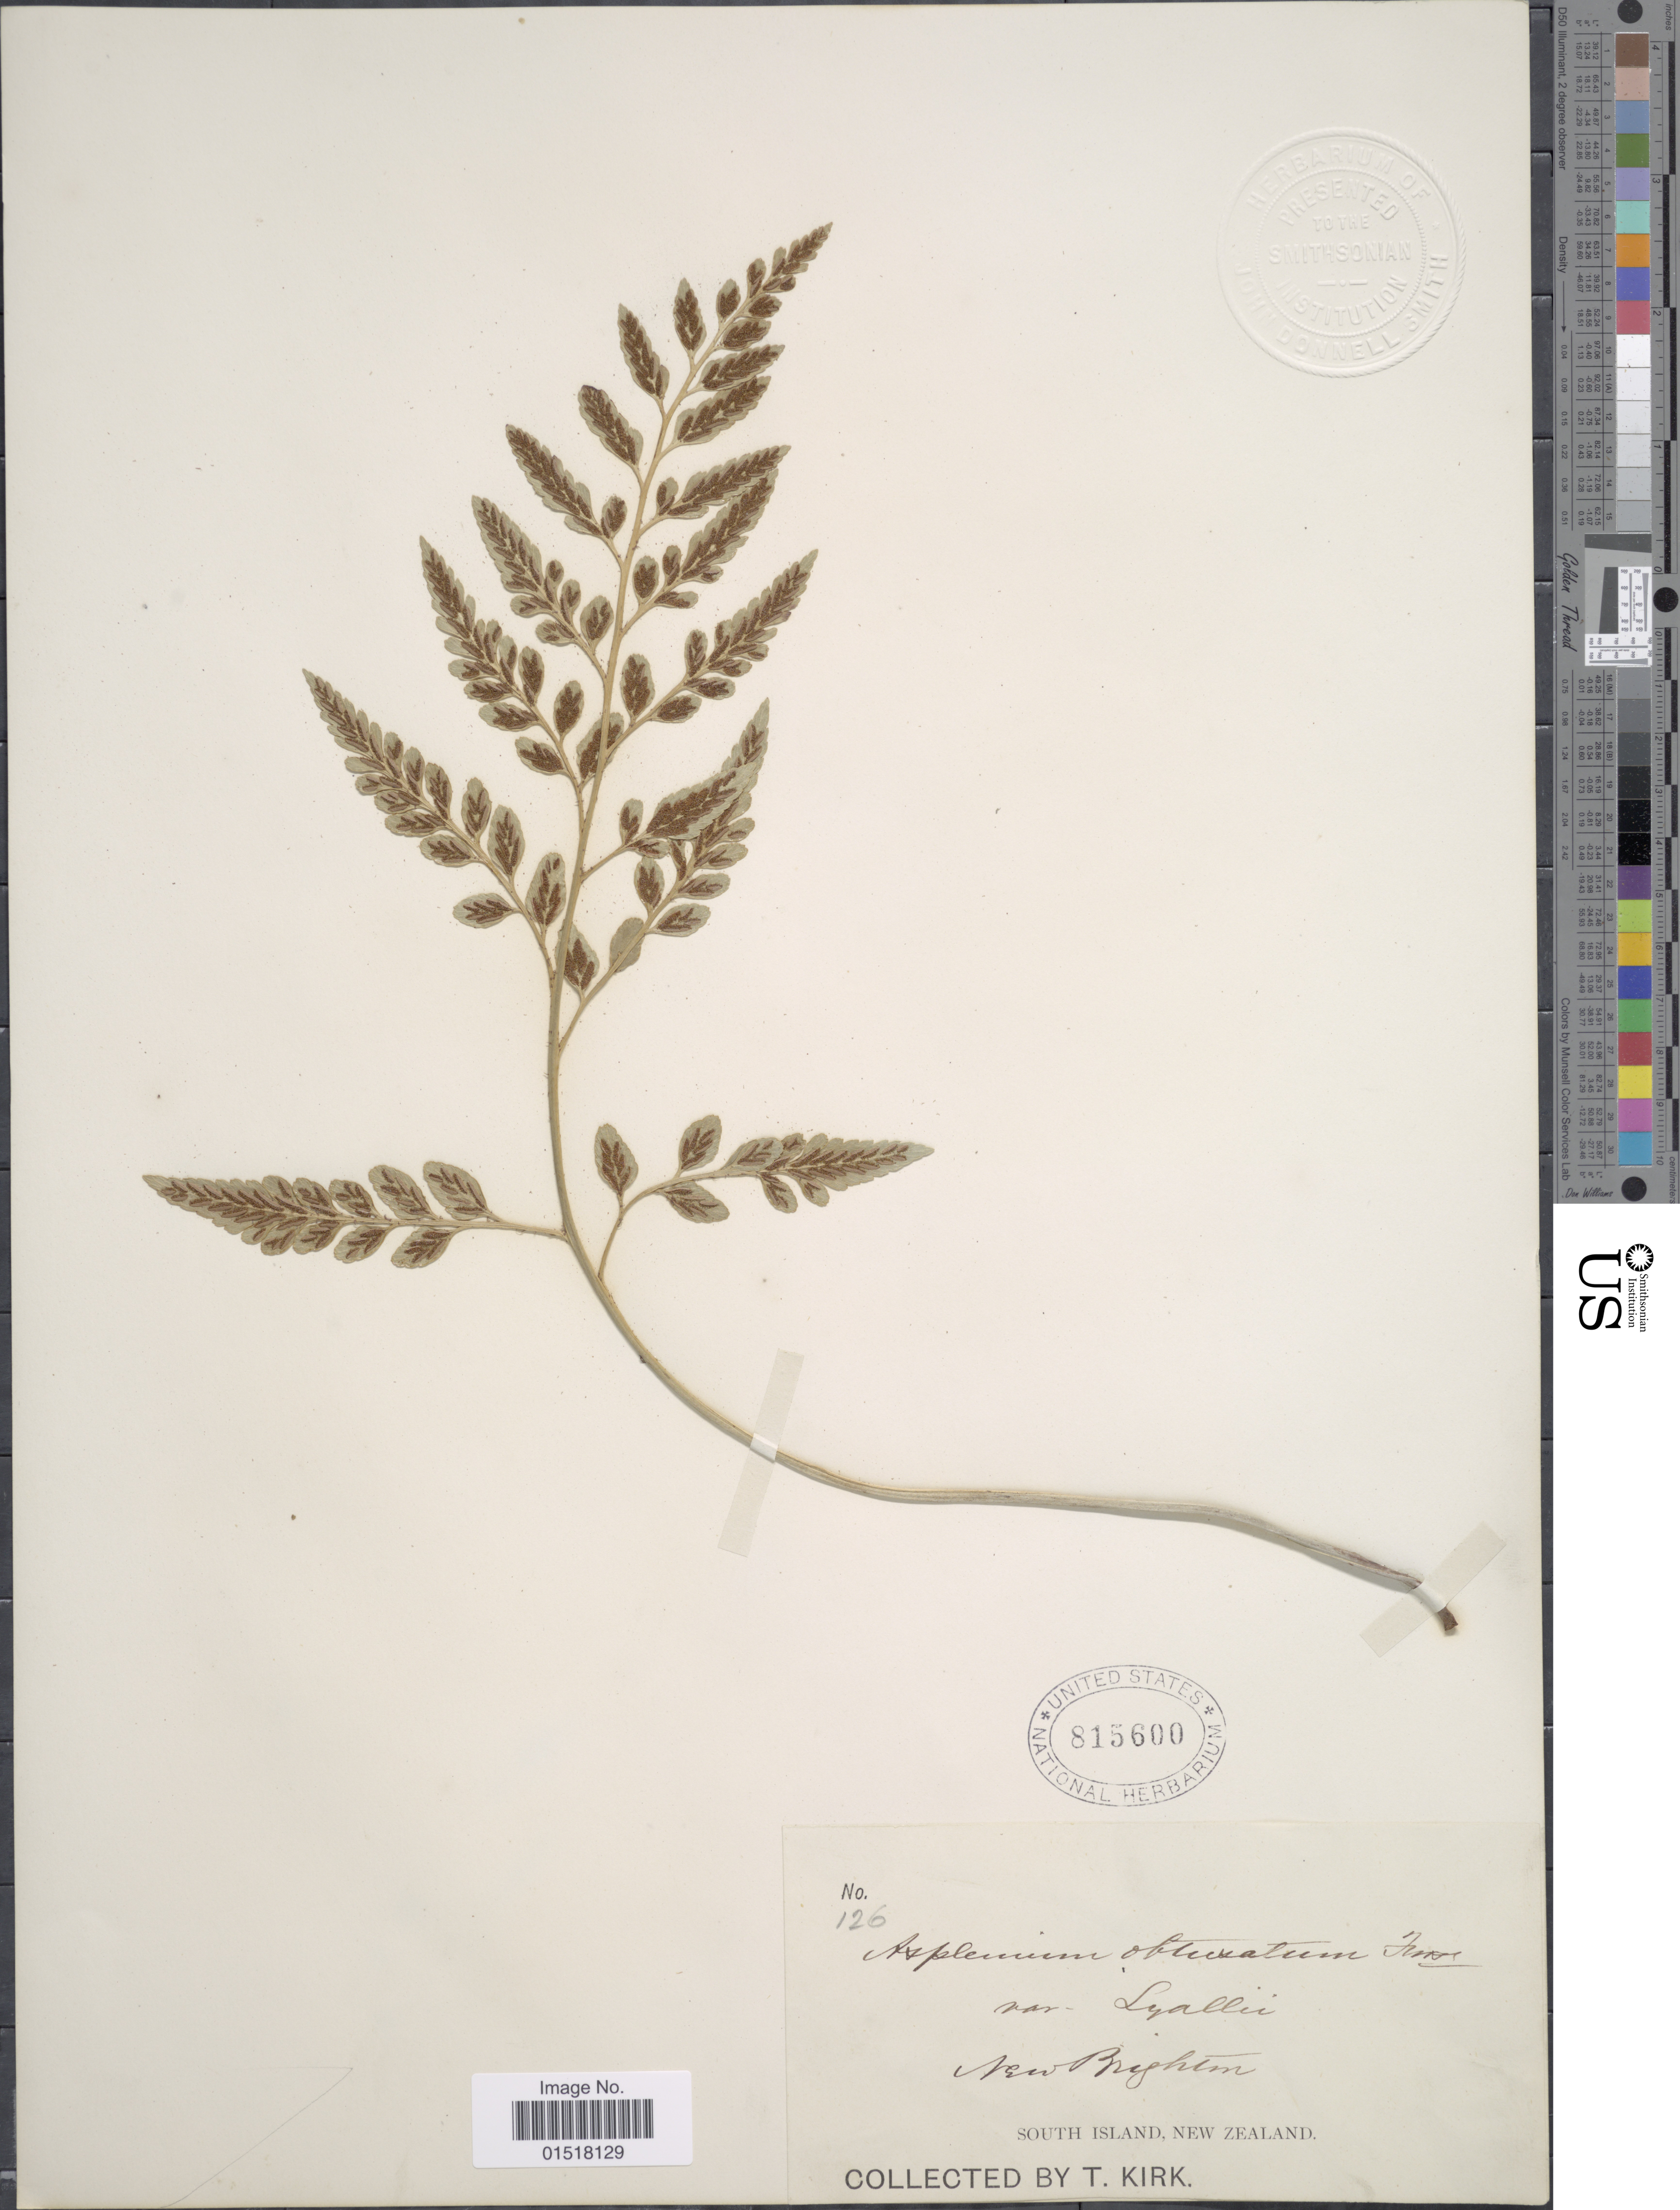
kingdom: Plantae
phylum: Tracheophyta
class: Polypodiopsida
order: Polypodiales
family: Aspleniaceae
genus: Asplenium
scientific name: Asplenium obtusatum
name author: G. Forst.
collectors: T. Kirk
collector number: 126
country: New Zealand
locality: New Brighton, South Island.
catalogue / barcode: US 815600